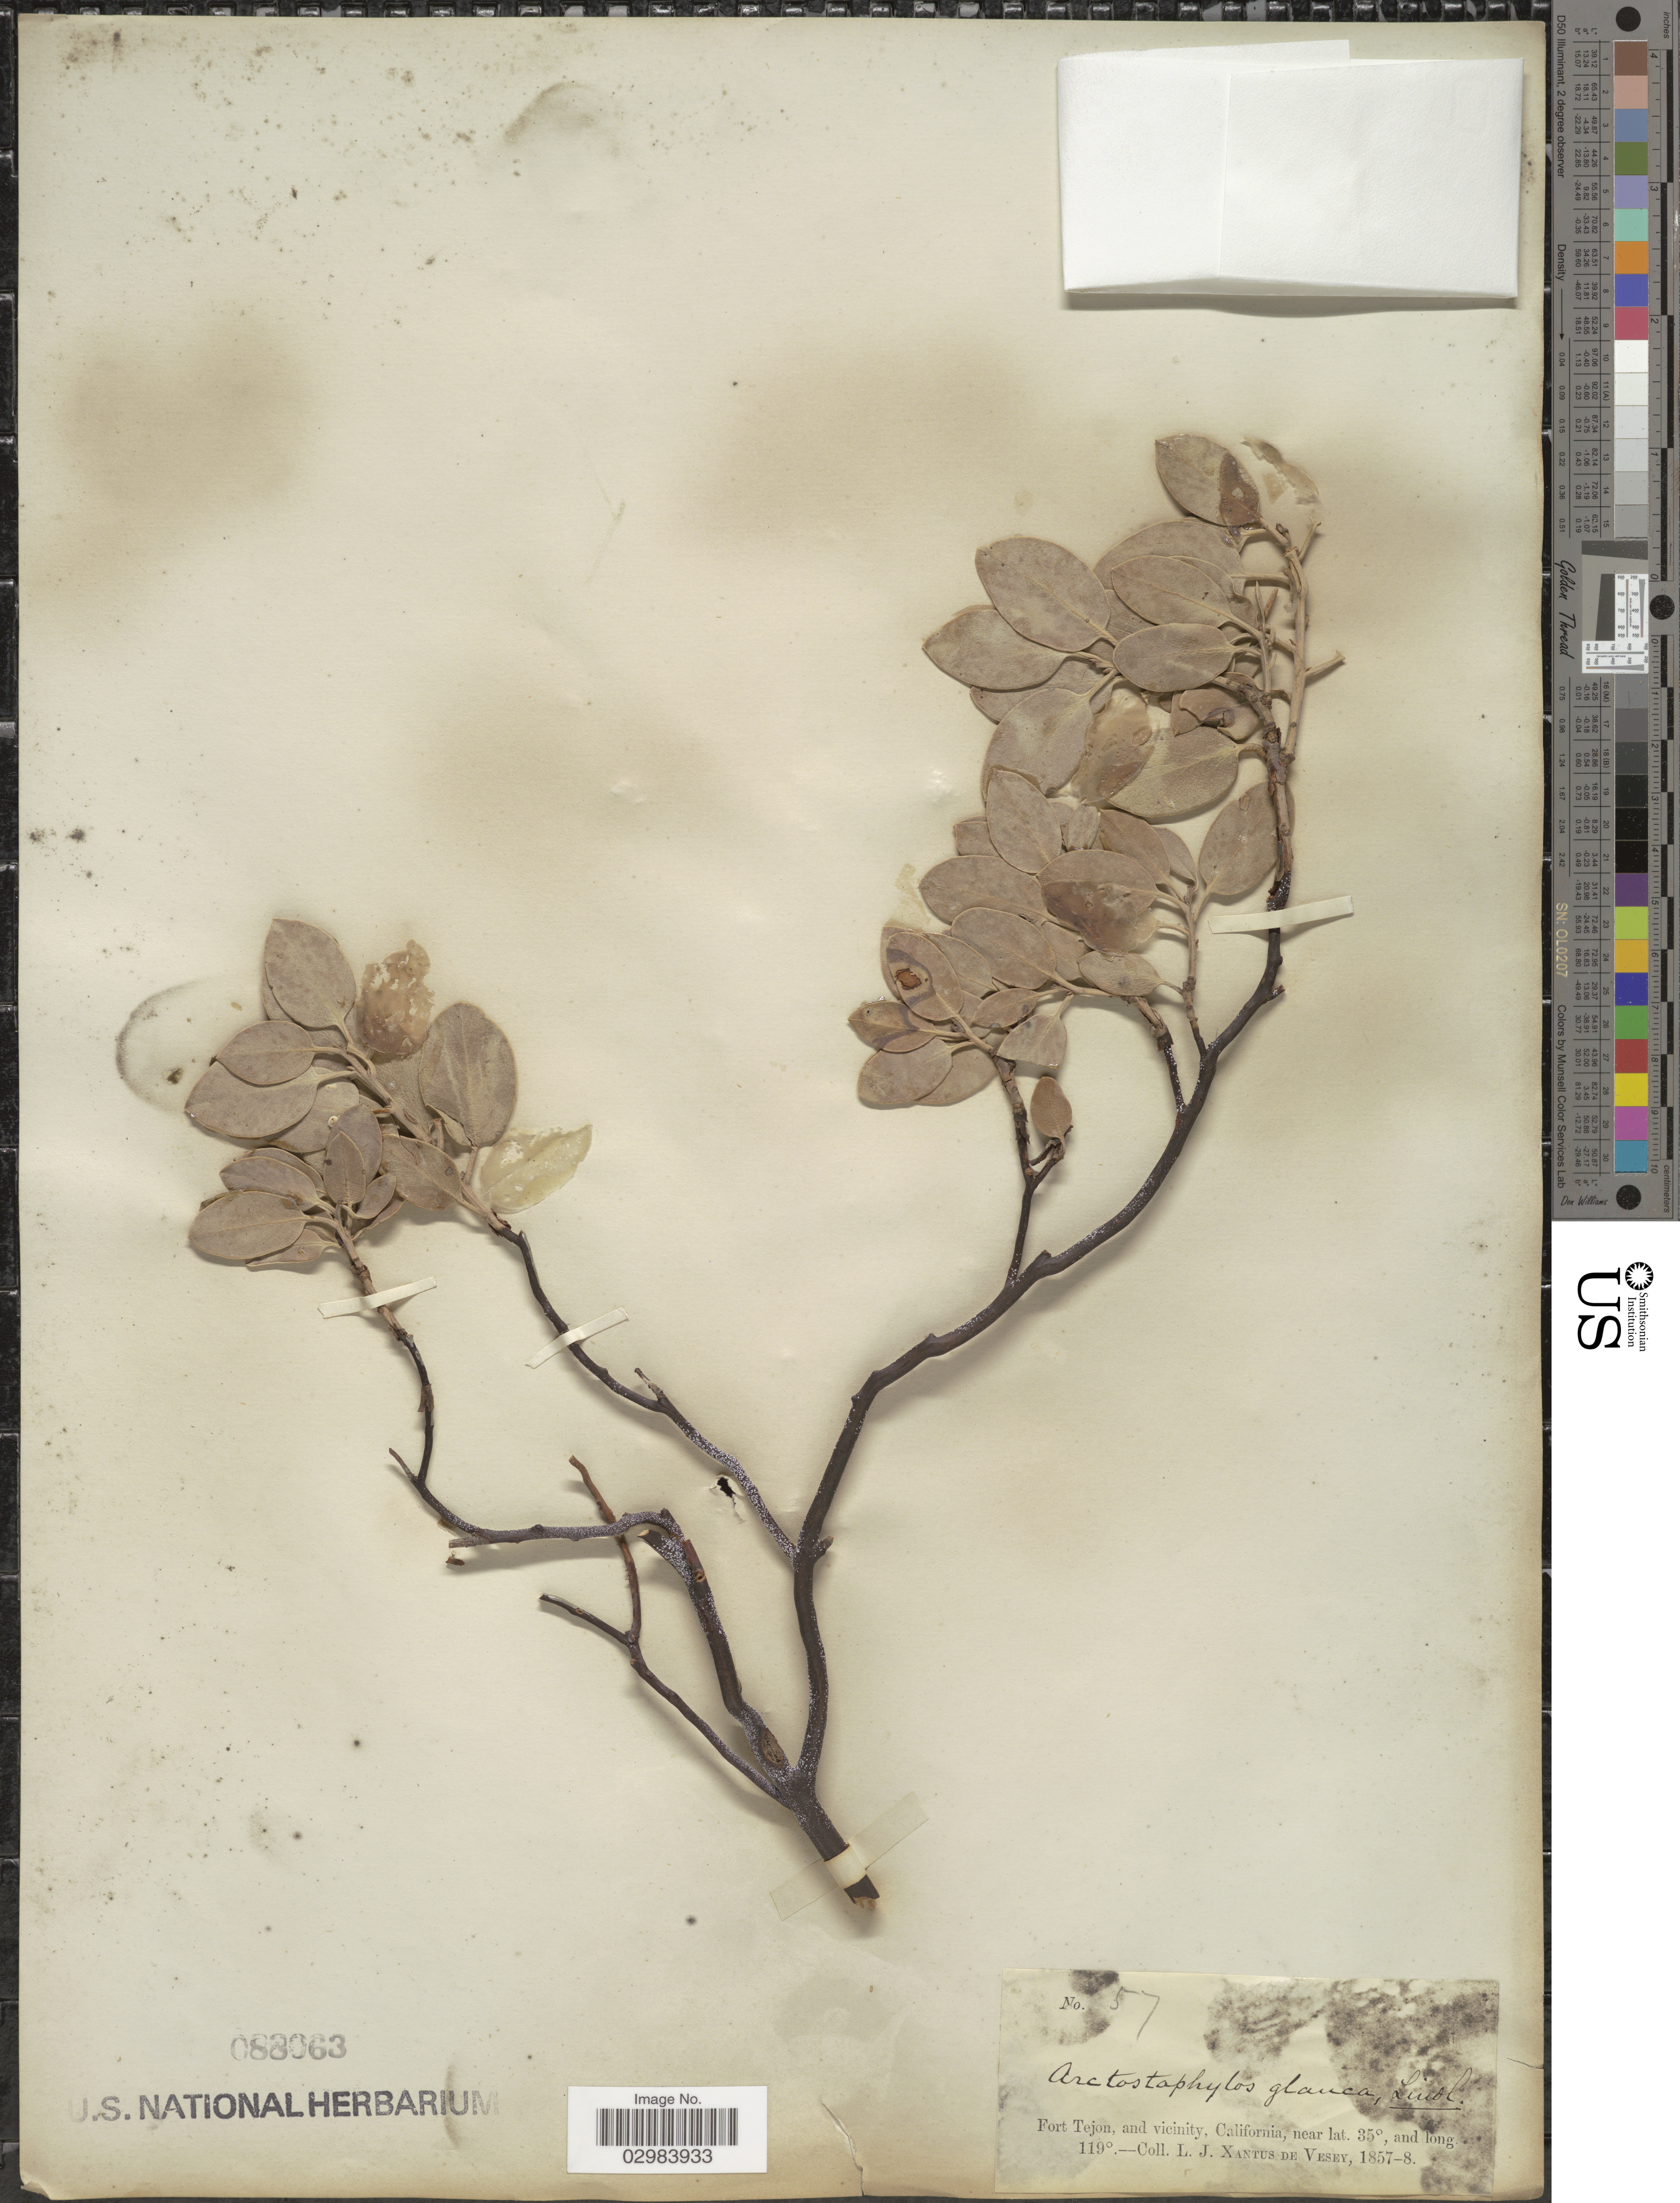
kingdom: Plantae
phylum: Tracheophyta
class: Magnoliopsida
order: Ericales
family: Ericaceae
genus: Arctostaphylos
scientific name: Arctostaphylos glauca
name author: Lindl.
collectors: L. Xantus de Vesey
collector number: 57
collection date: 1857/1858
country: United States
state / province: California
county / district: Kern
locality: Fort Tejon, and vicinity.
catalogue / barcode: US 88063